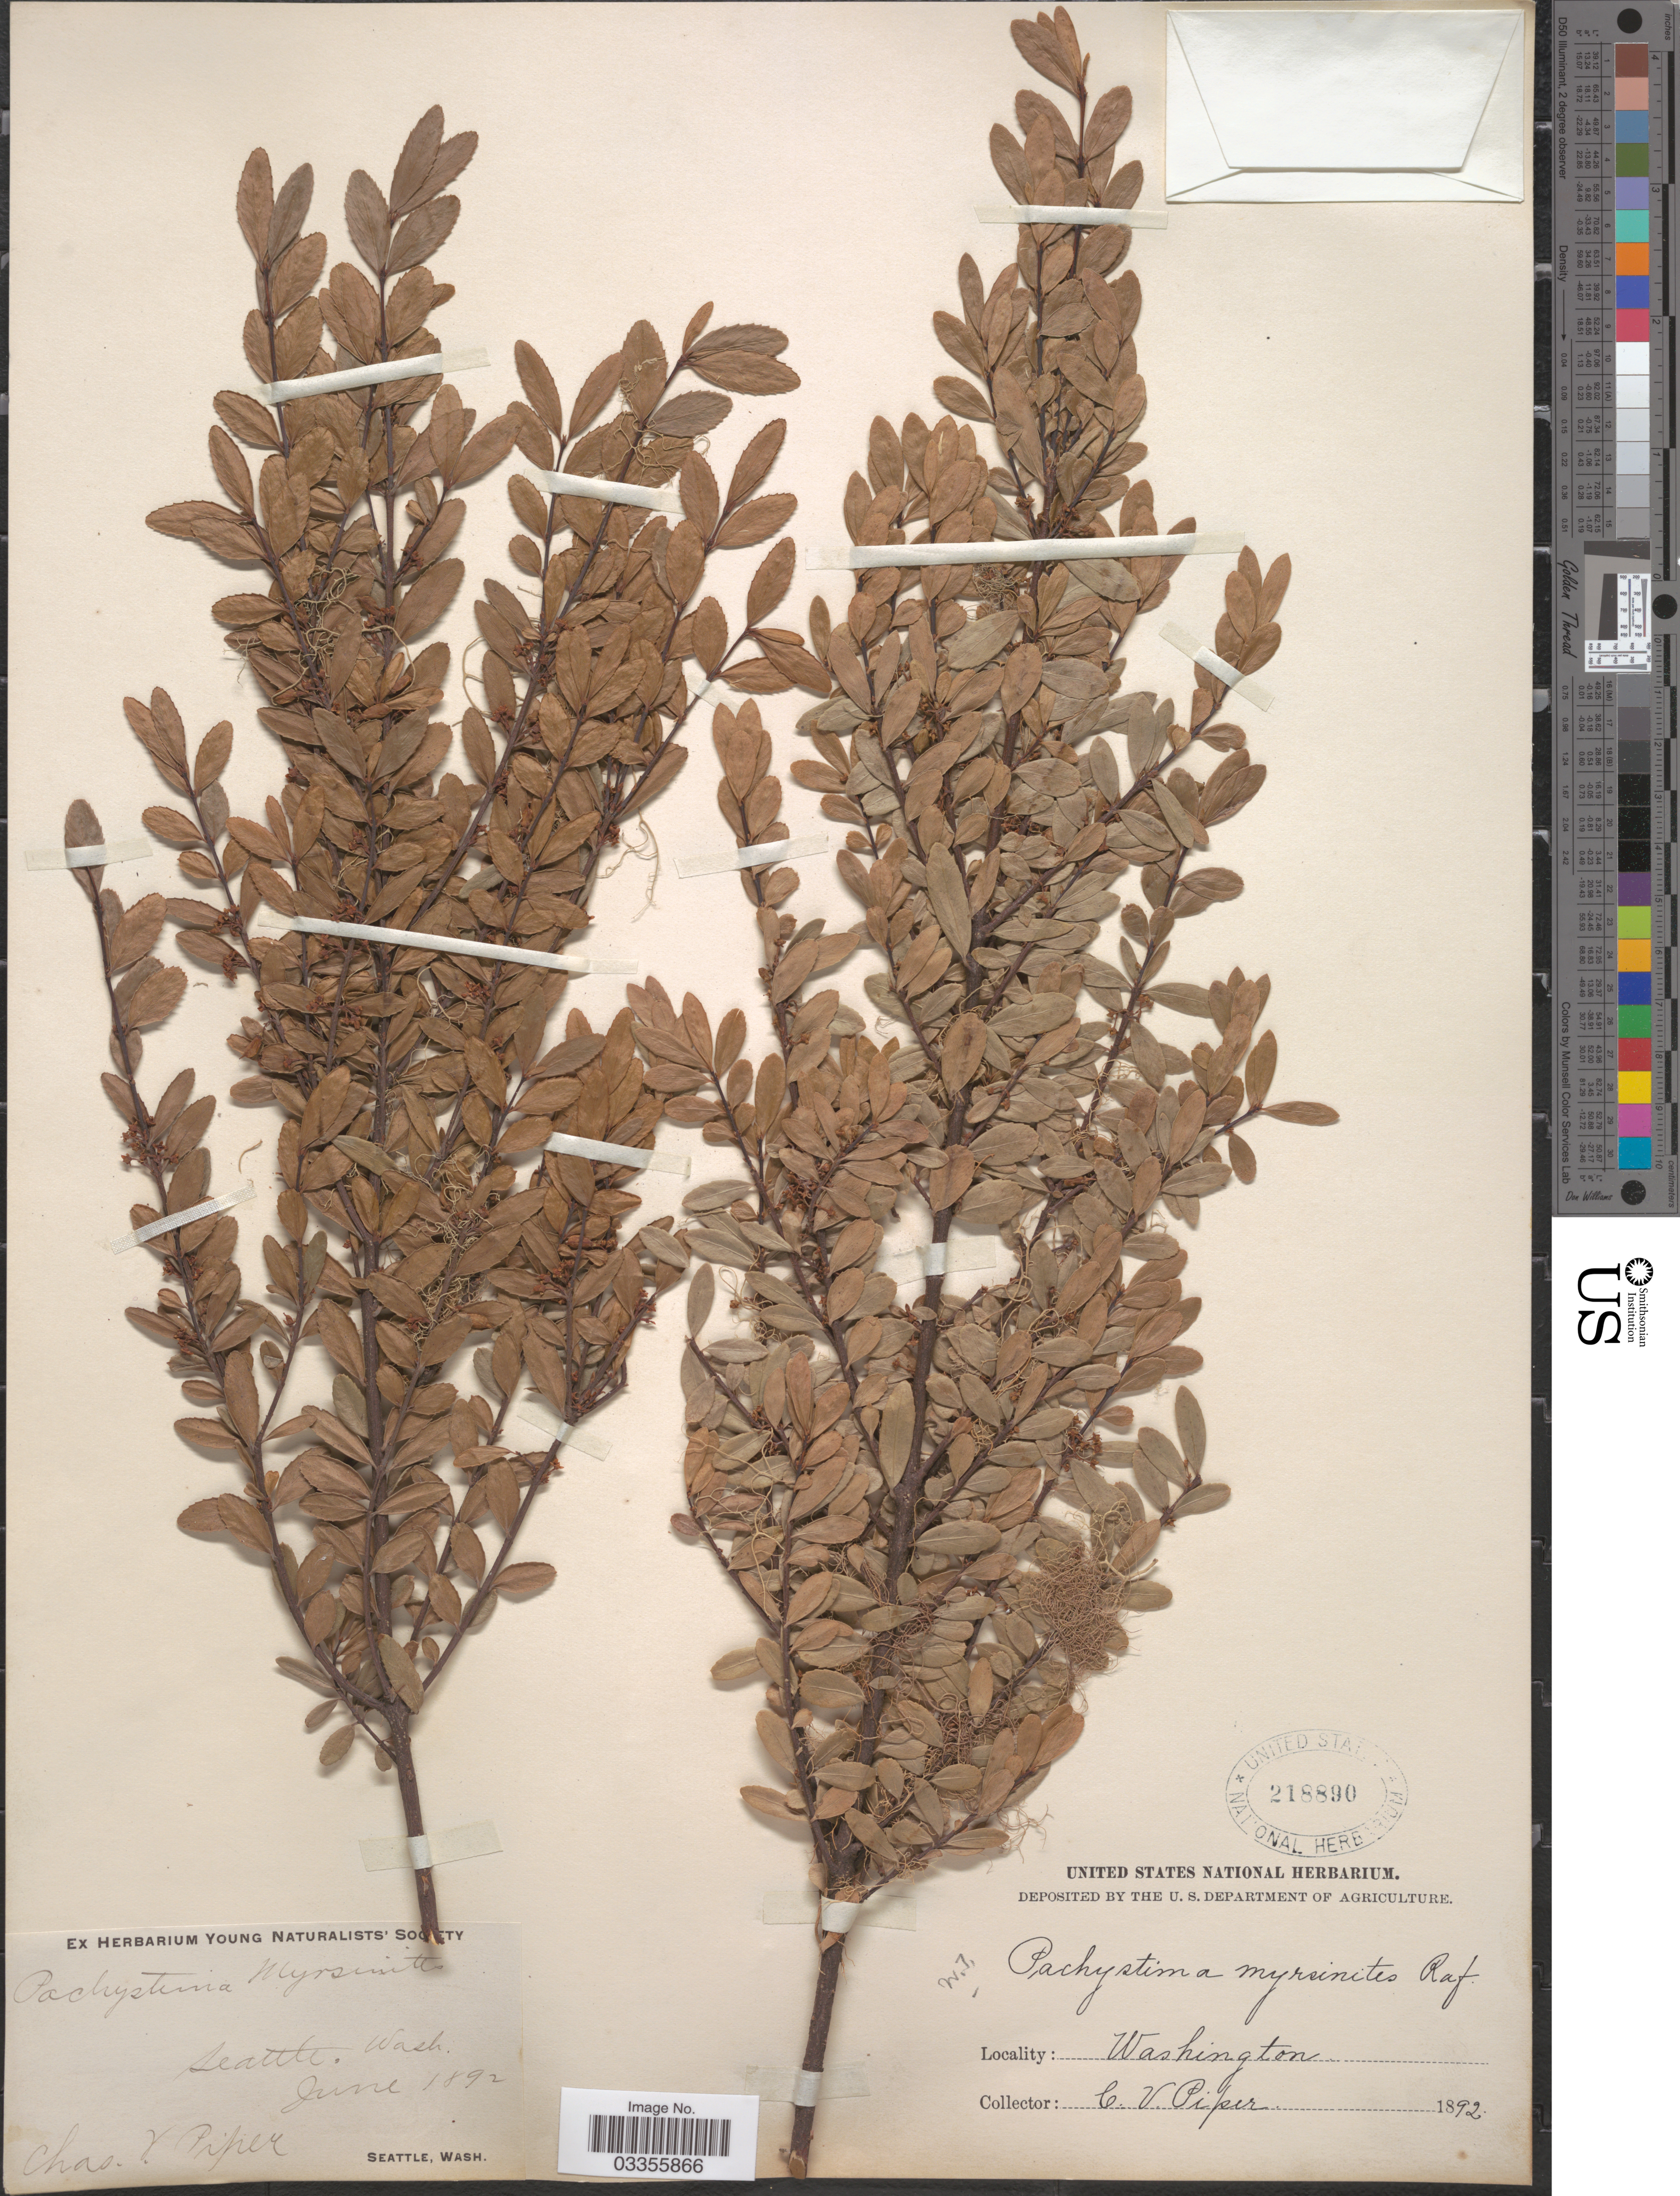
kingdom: Plantae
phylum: Tracheophyta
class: Magnoliopsida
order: Celastrales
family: Celastraceae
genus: Paxistima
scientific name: Paxistima myrsinites subsp. myrsinites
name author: (Pursh) Raf.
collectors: C. V. Piper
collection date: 1892-06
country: United States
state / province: Washington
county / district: King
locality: Seattle.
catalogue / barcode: US 218890